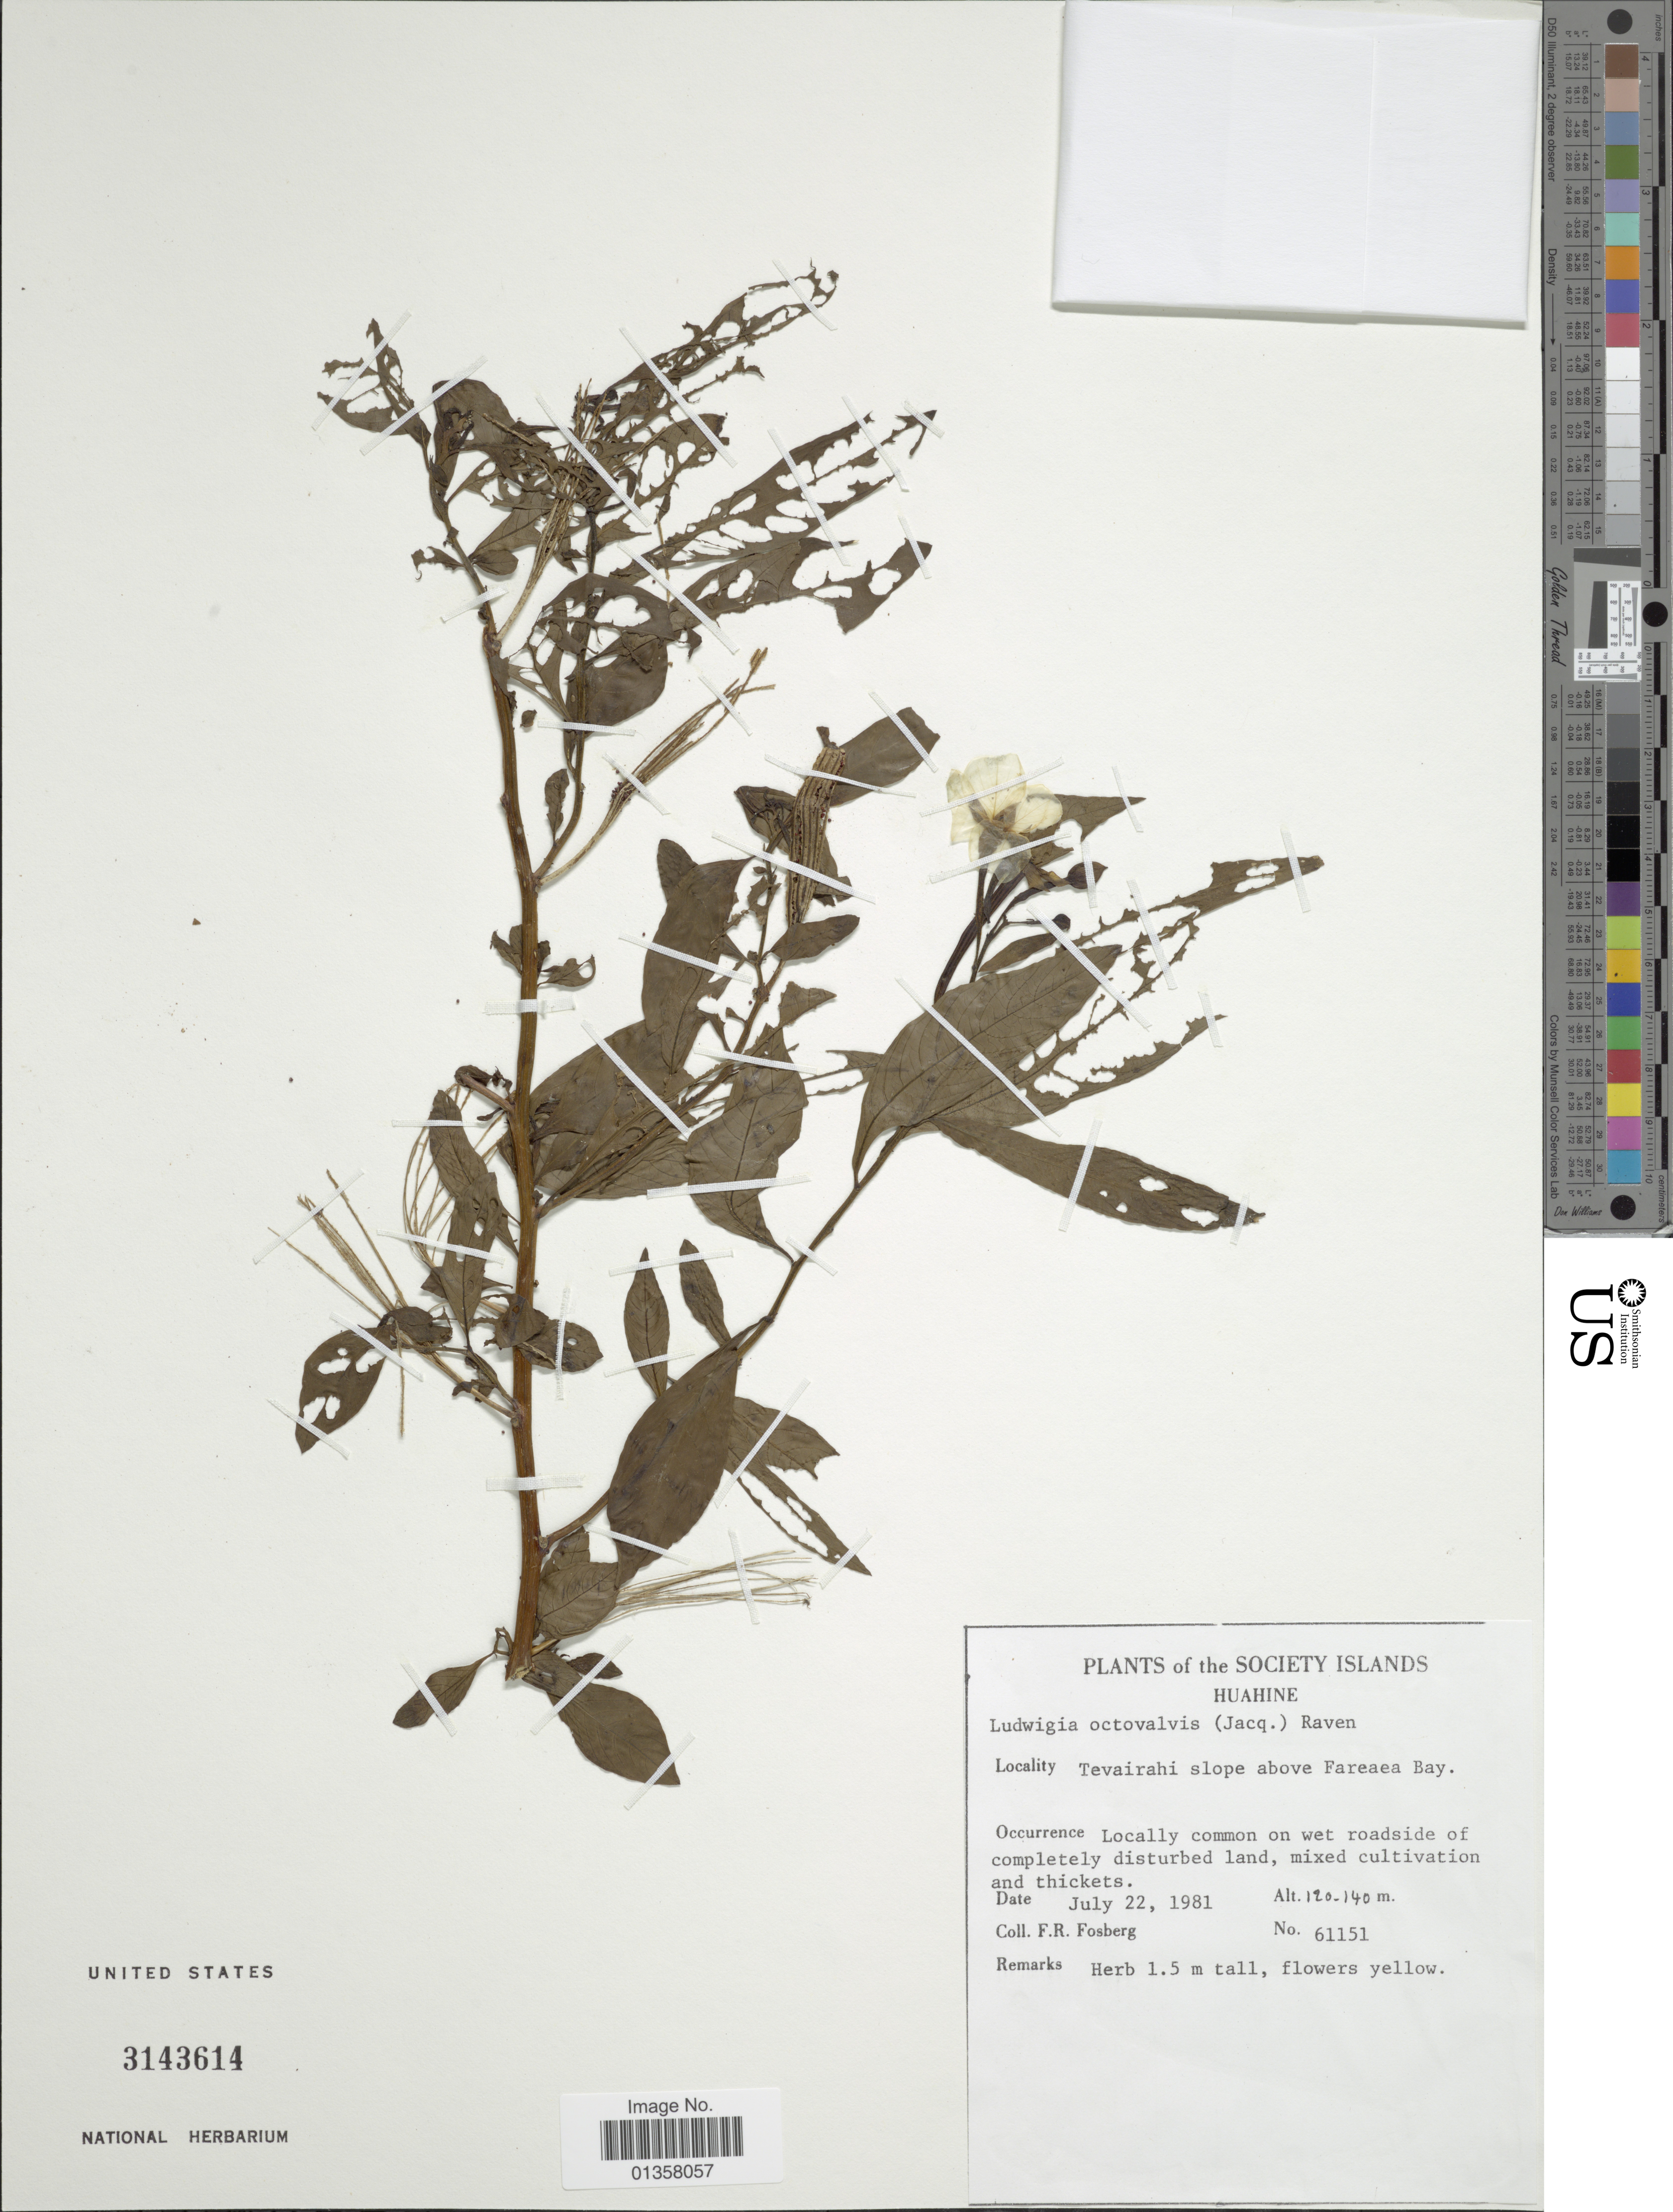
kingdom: Plantae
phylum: Tracheophyta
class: Magnoliopsida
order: Myrtales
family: Onagraceae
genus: Ludwigia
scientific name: Ludwigia octovalvis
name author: (Jacq.) P.H. Raven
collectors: F. R. Fosberg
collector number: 61151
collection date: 1981-07-22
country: French Polynesia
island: Huahine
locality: The Society Islands, Huahine, Tevairahi slope above Fareaea Bay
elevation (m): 120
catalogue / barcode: US 3143614